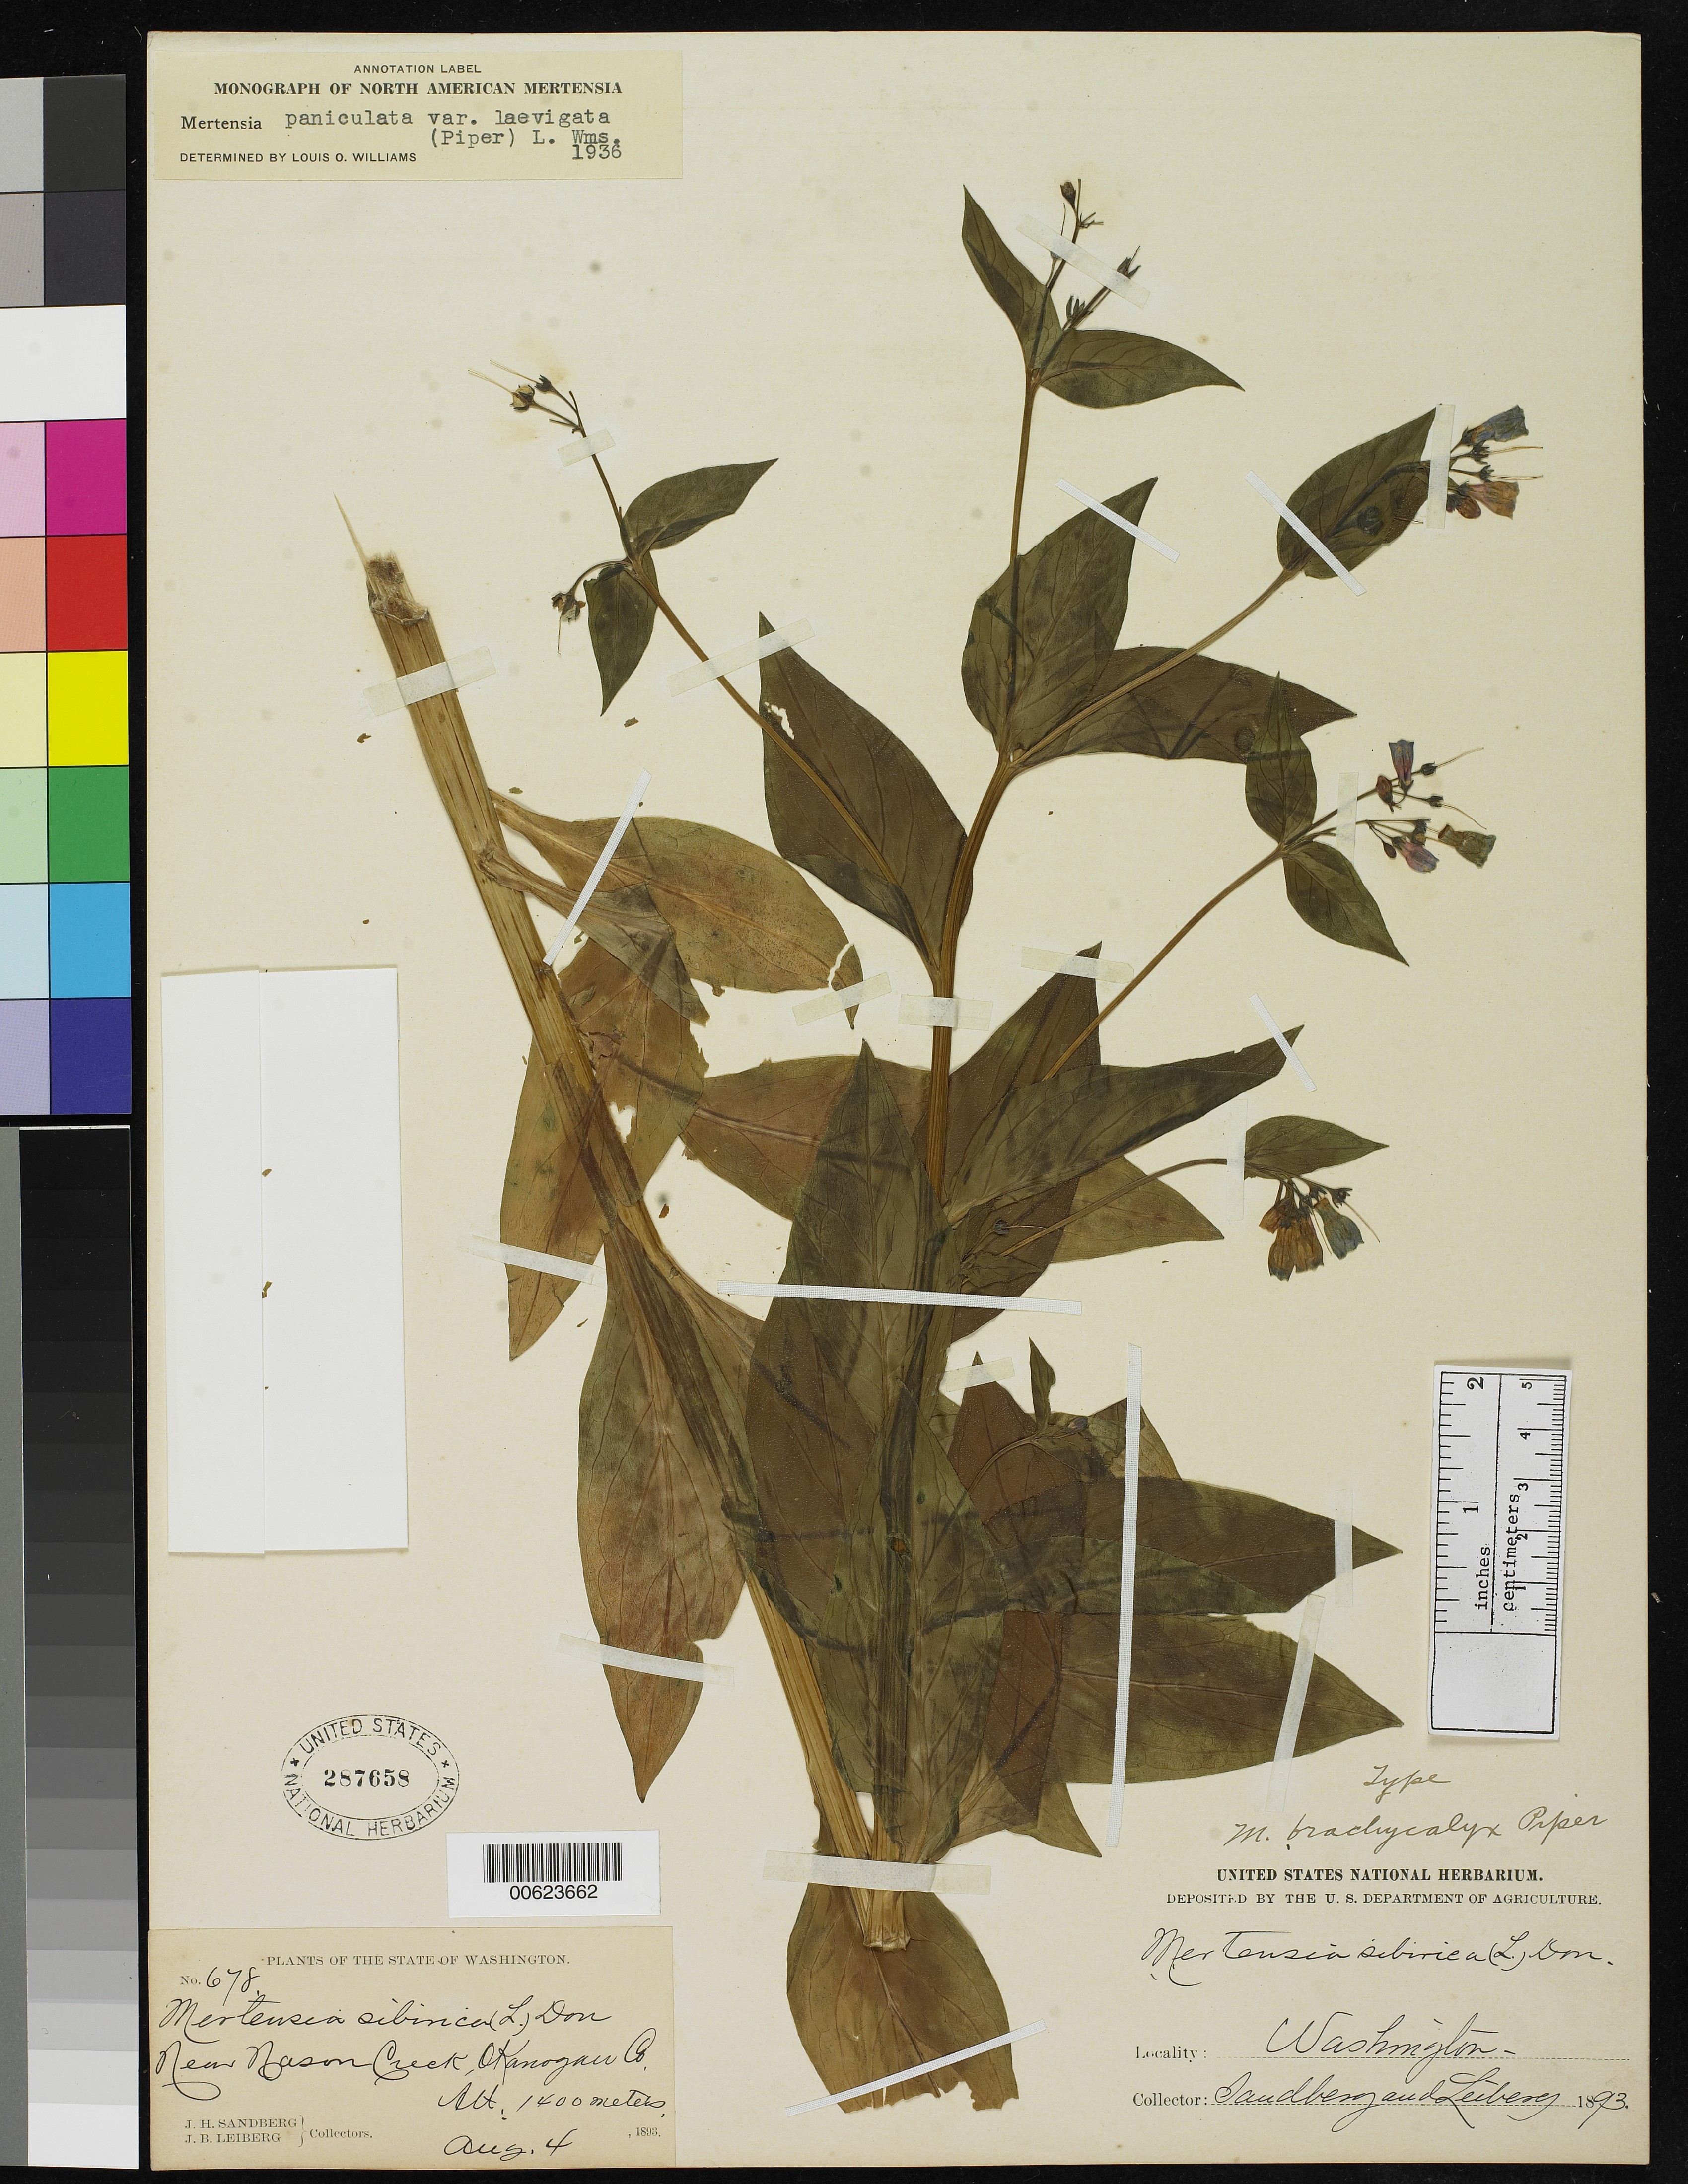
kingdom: Plantae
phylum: Tracheophyta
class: Magnoliopsida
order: Boraginales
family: Boraginaceae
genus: Mertensia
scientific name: Mertensia brachycalyx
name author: Piper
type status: Holotype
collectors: J. H. Sandberg & J. Leiberg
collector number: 678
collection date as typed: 04 Aug 1893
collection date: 1893-08-04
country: United States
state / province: Washington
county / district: Chelan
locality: Near Nason Creek.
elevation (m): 1400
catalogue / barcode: US 287658